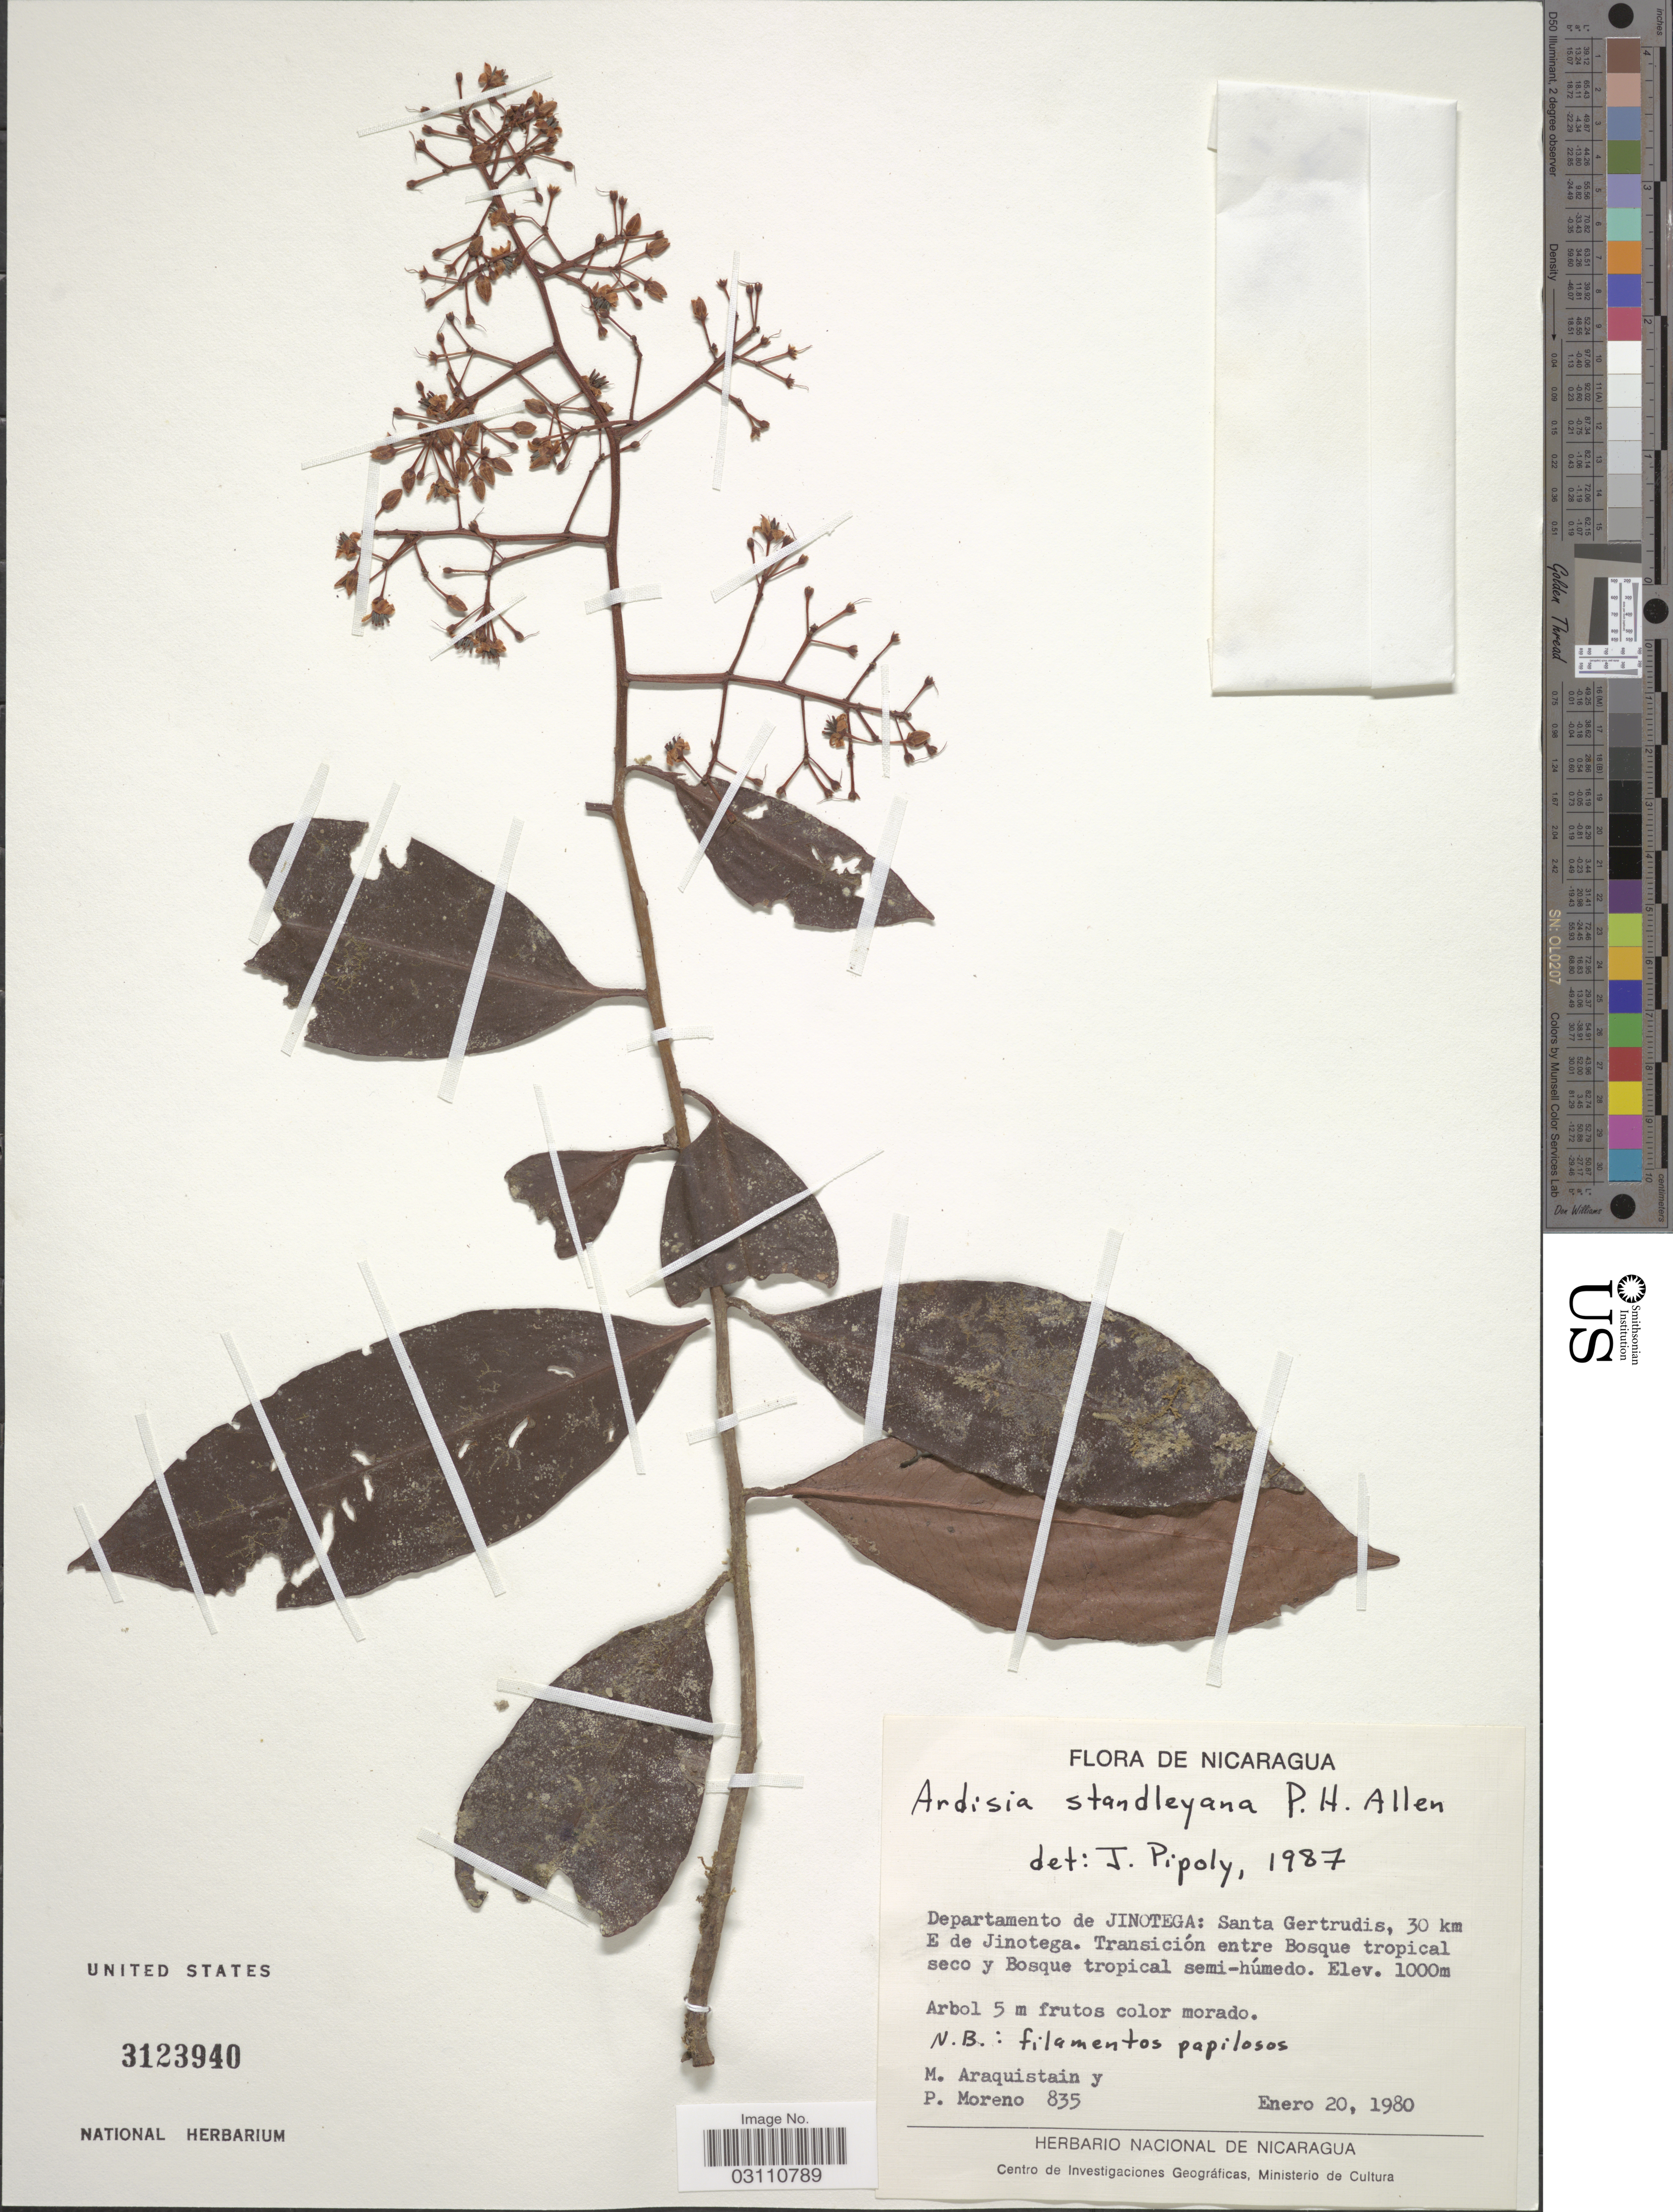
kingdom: Plantae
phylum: Tracheophyta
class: Magnoliopsida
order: Ericales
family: Primulaceae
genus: Ardisia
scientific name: Ardisia standleyana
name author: P.H. Allen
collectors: M. Araquistain & P. Moreno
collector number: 835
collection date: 1980-01-20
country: Nicaragua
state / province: Jinotega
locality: Departamento de Jinotega: Santa Gertrudis, 30 km E de Jinotega.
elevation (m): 1000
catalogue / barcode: US 3123940